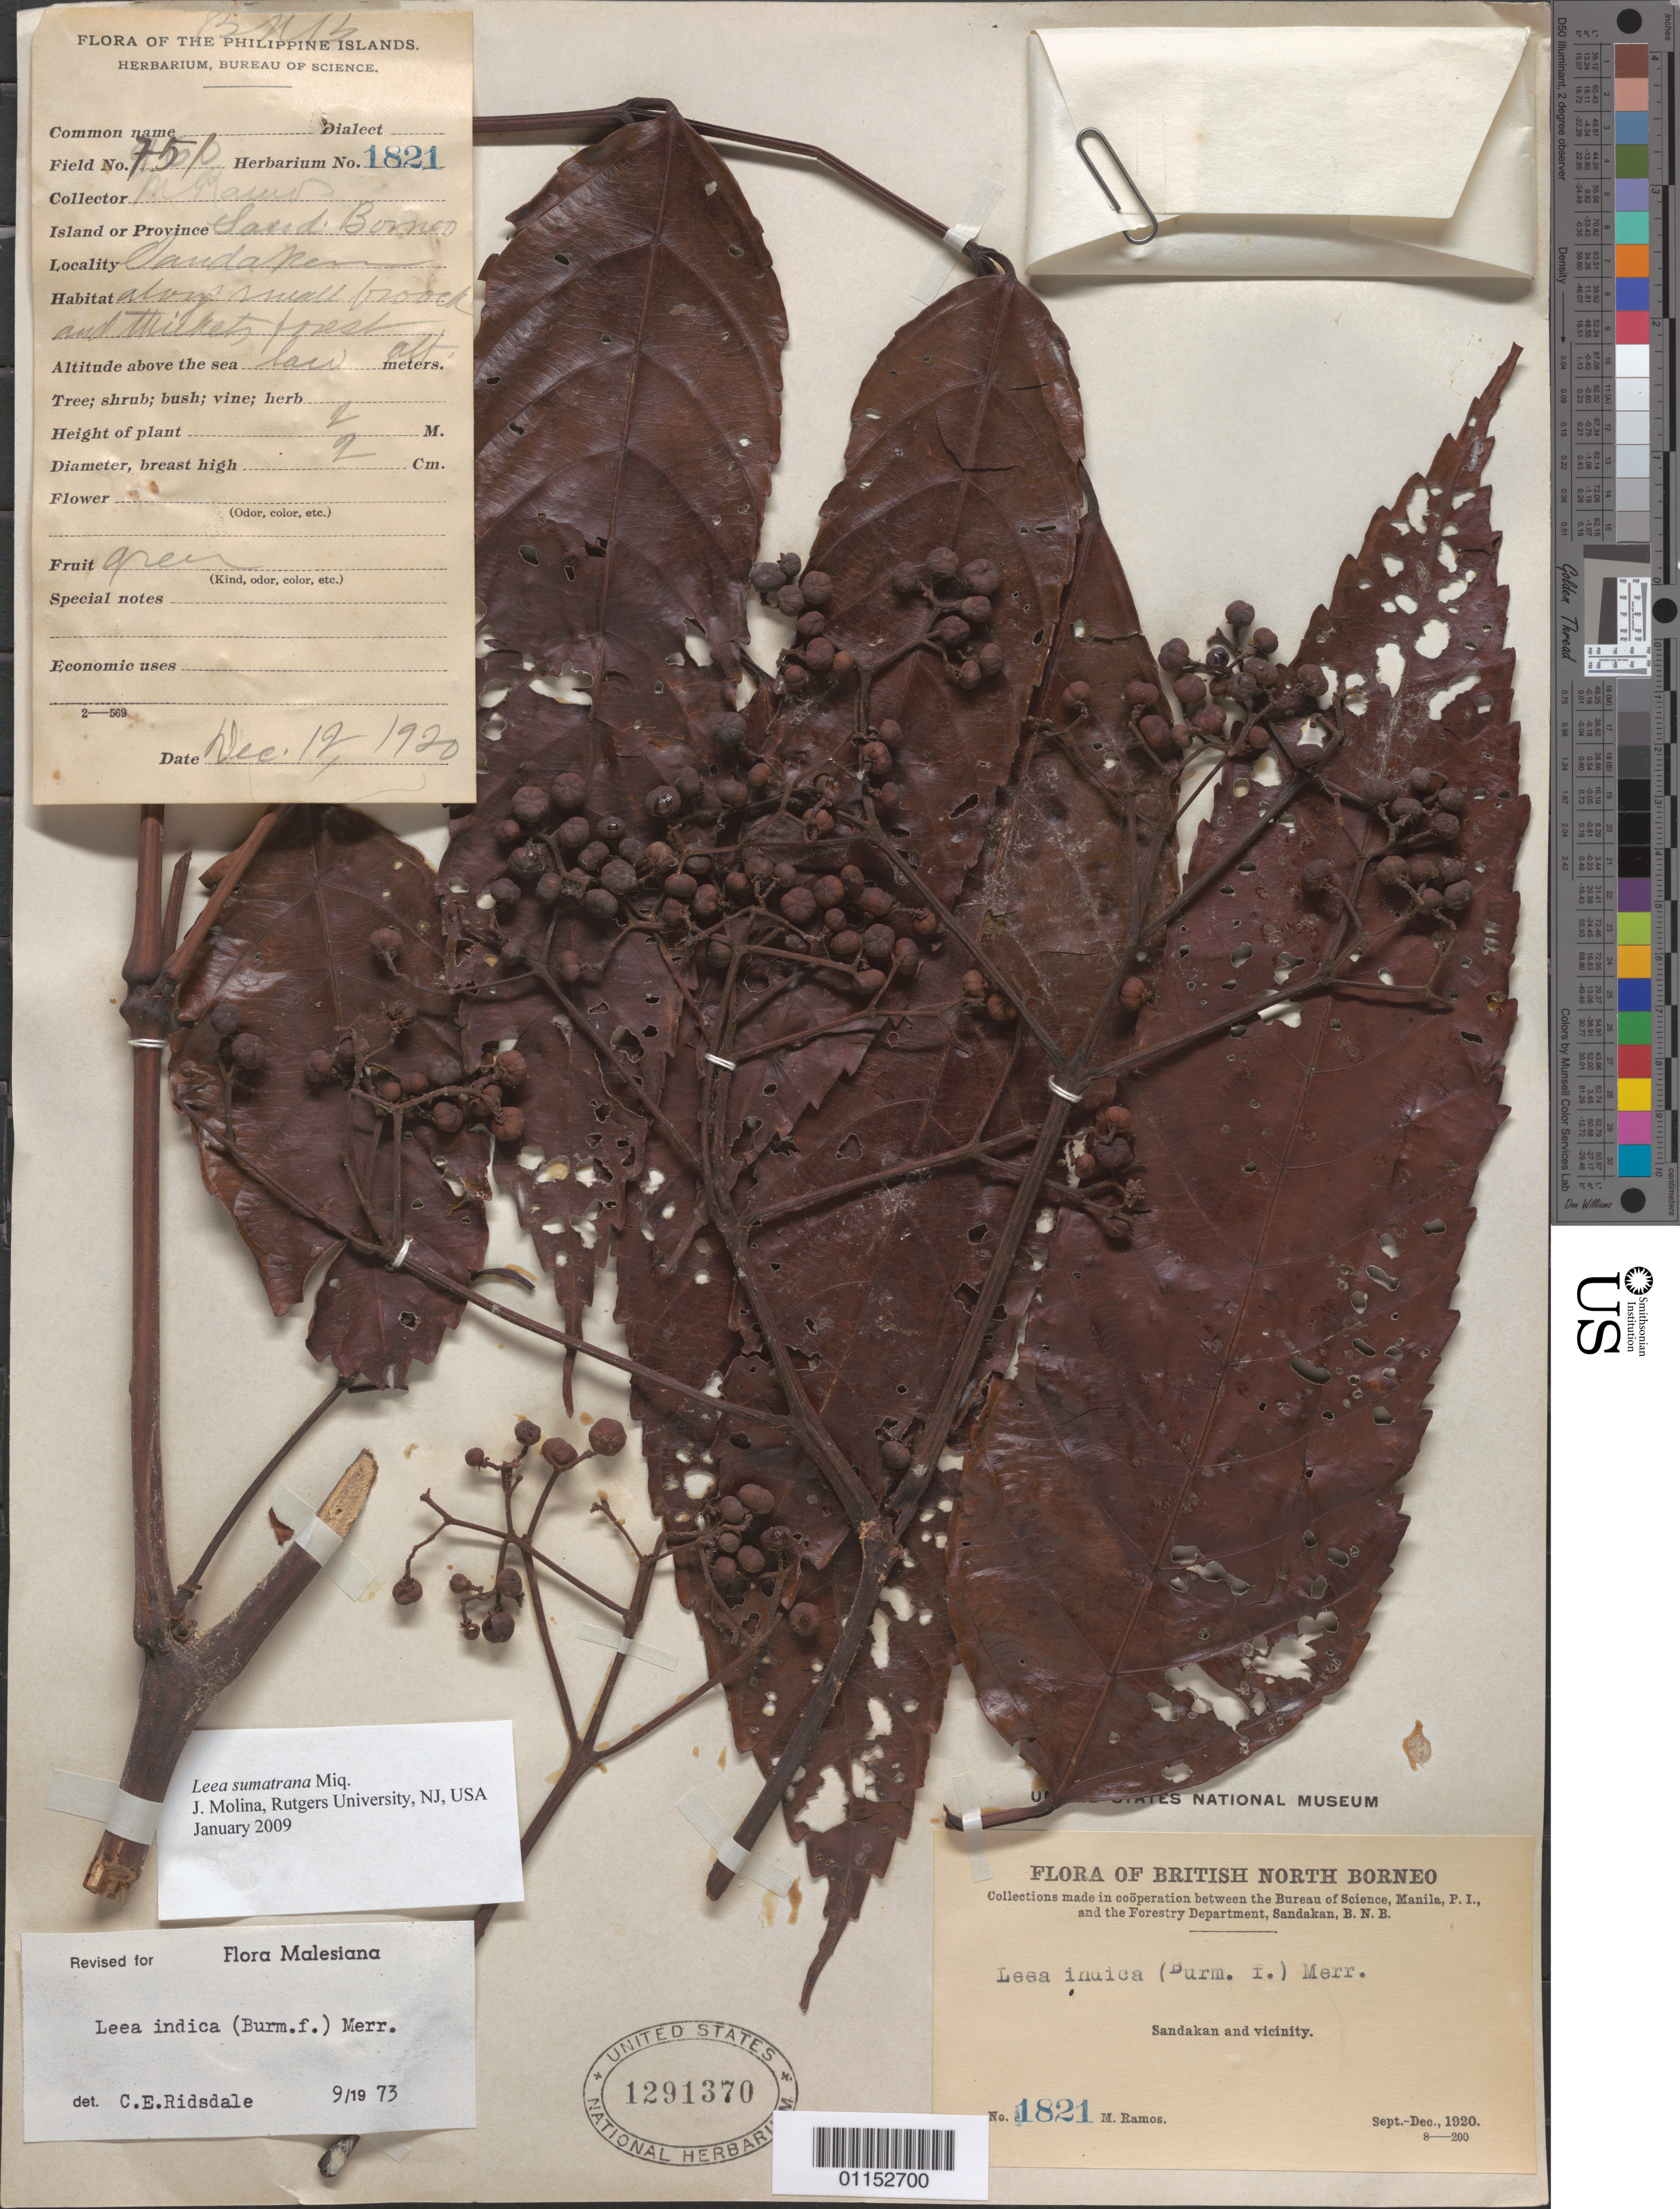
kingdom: Plantae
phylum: Tracheophyta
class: Magnoliopsida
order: Vitales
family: Vitaceae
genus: Leea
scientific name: Leea sumatrana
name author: Miq.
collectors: M. Ramos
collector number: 1821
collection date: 1920-09/1920-12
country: Malaysia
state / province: Sabah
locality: Sandakan and vicinity.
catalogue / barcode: US 1291370